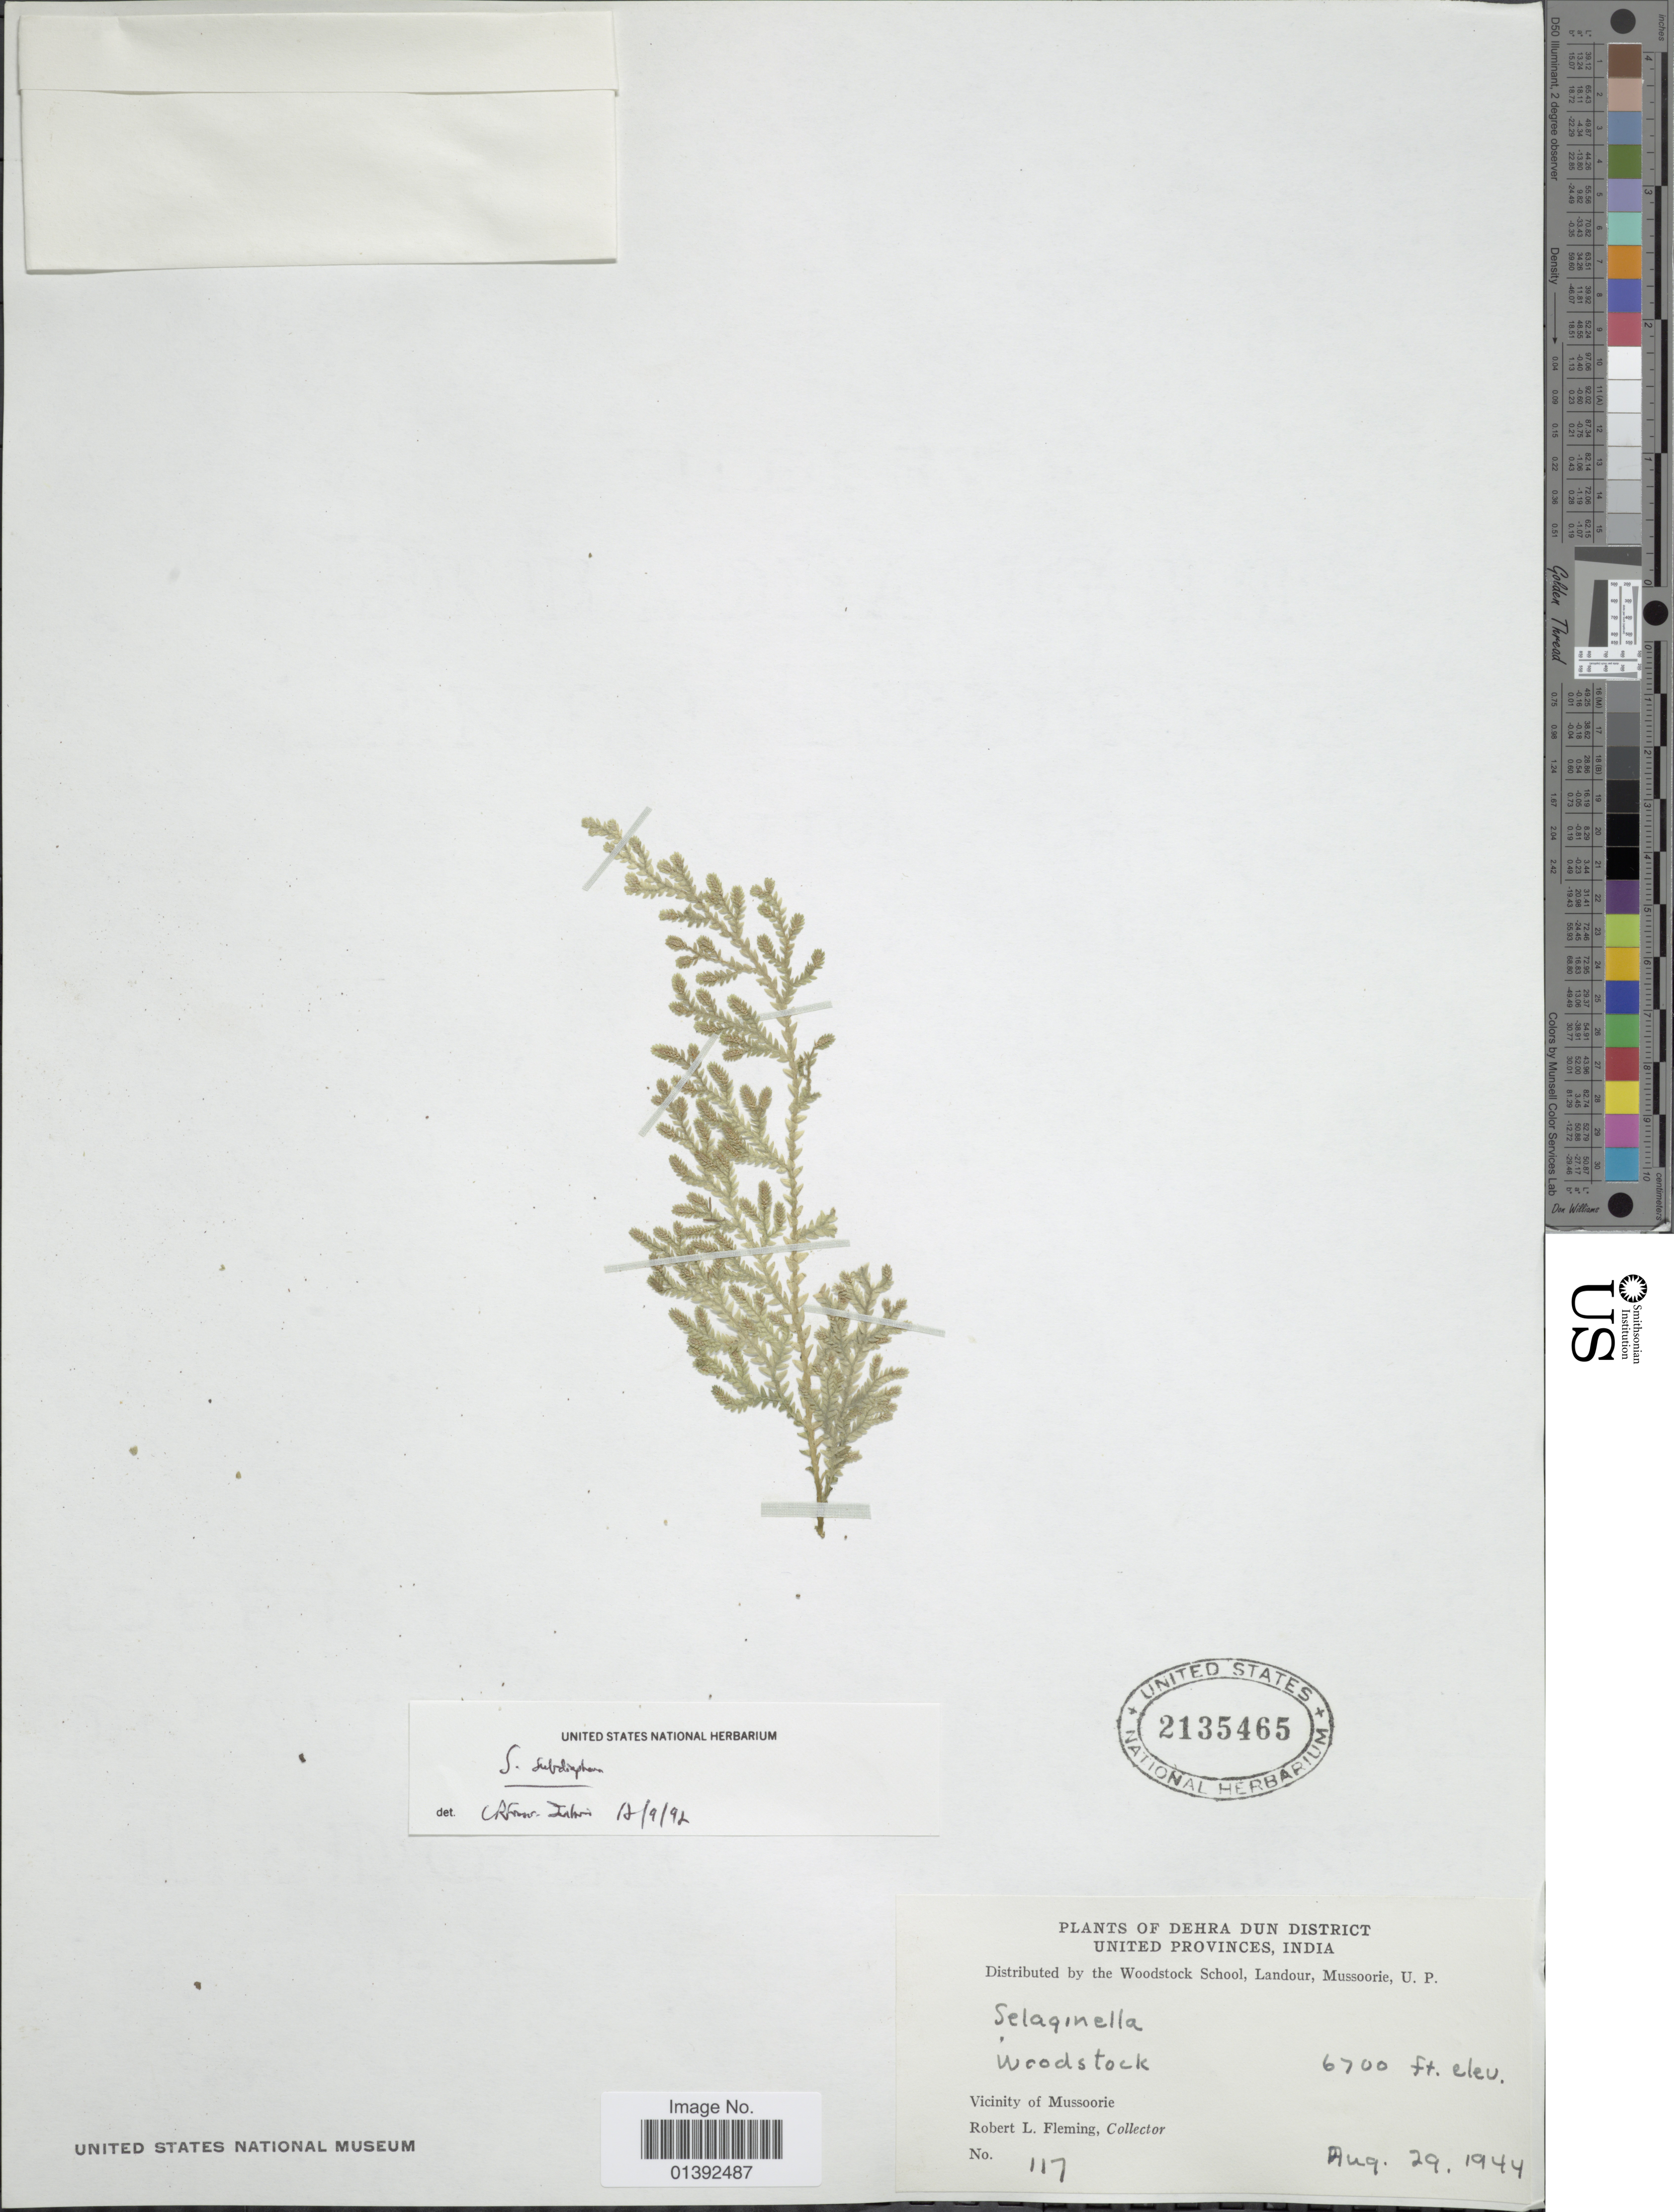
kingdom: Plantae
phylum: Tracheophyta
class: Lycopodiopsida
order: Selaginellales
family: Selaginellaceae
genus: Selaginella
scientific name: Selaginella sp.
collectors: R. Fleming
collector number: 117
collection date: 1944-08-29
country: India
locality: Dehra Dun District, United Province, Vicinity of Mussoorie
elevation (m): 2042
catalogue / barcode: US 2135465